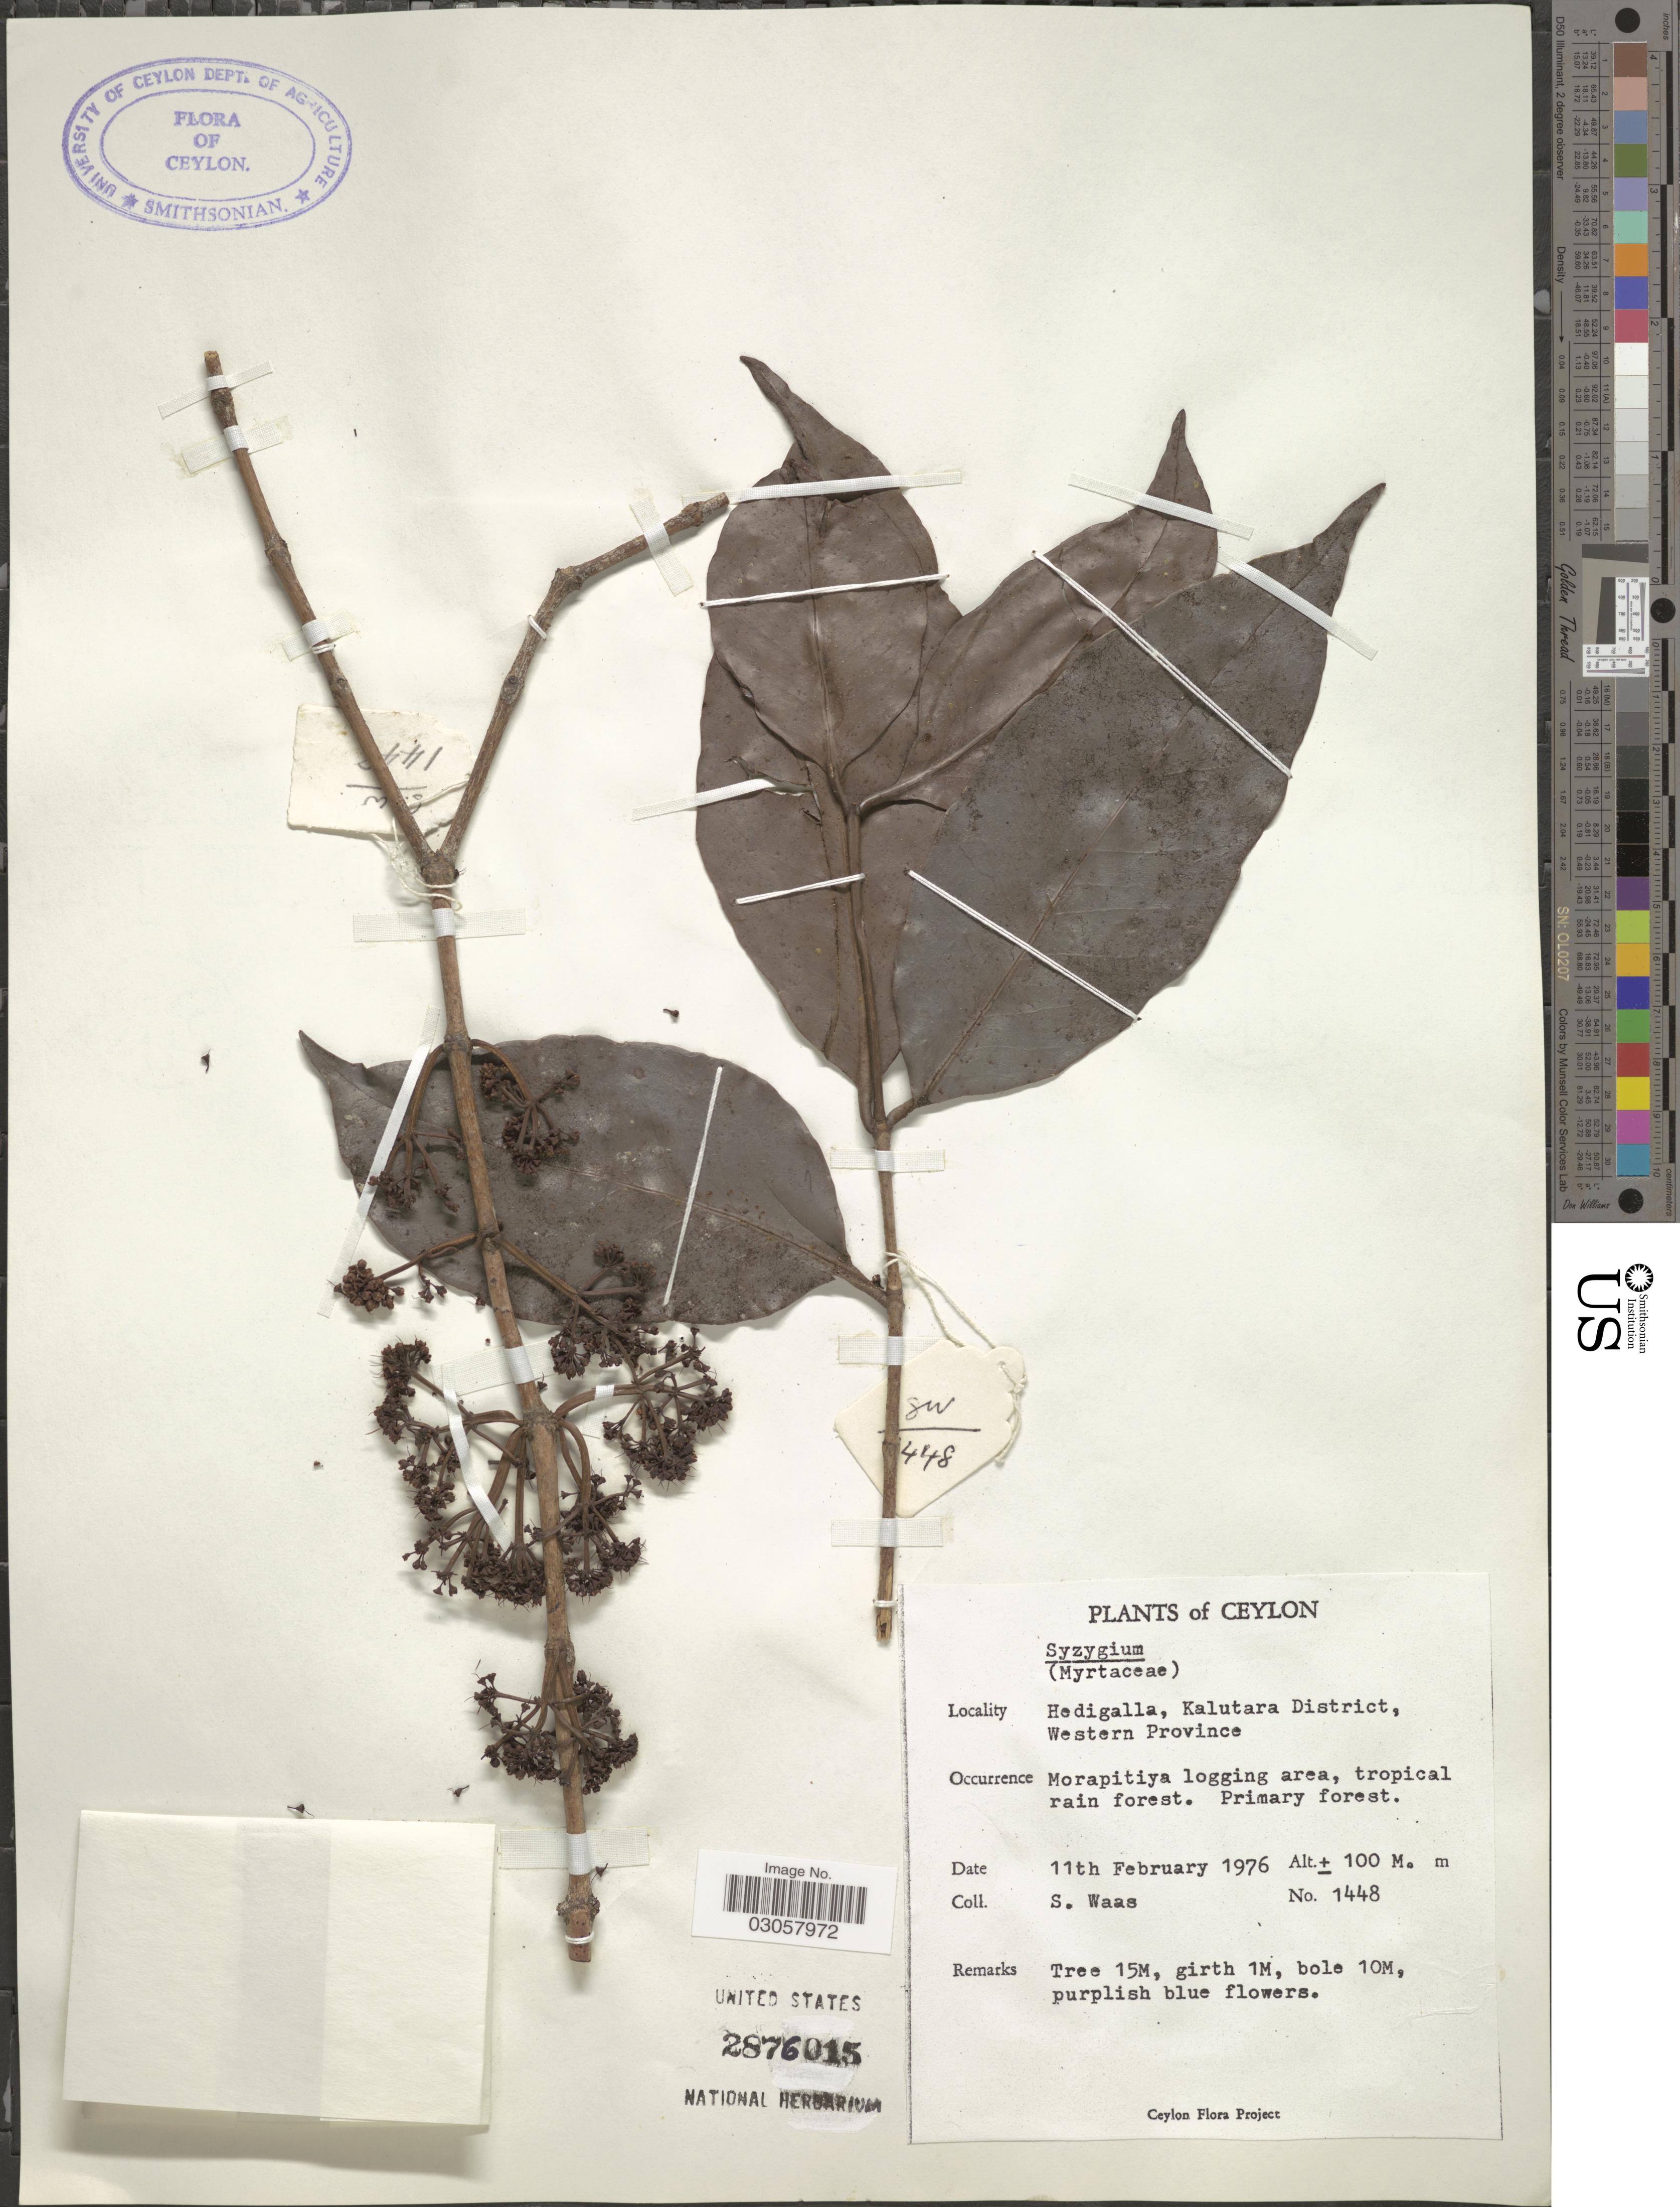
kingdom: Plantae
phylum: Tracheophyta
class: Magnoliopsida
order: Myrtales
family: Myrtaceae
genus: Syzygium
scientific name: Syzygium sp.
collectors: S. Waas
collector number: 1448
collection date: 1976-02-11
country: Sri Lanka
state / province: Western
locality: Ceylon. Hedigalla, Kalutara District. Morapitiya logging area.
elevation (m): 100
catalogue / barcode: US 2876015